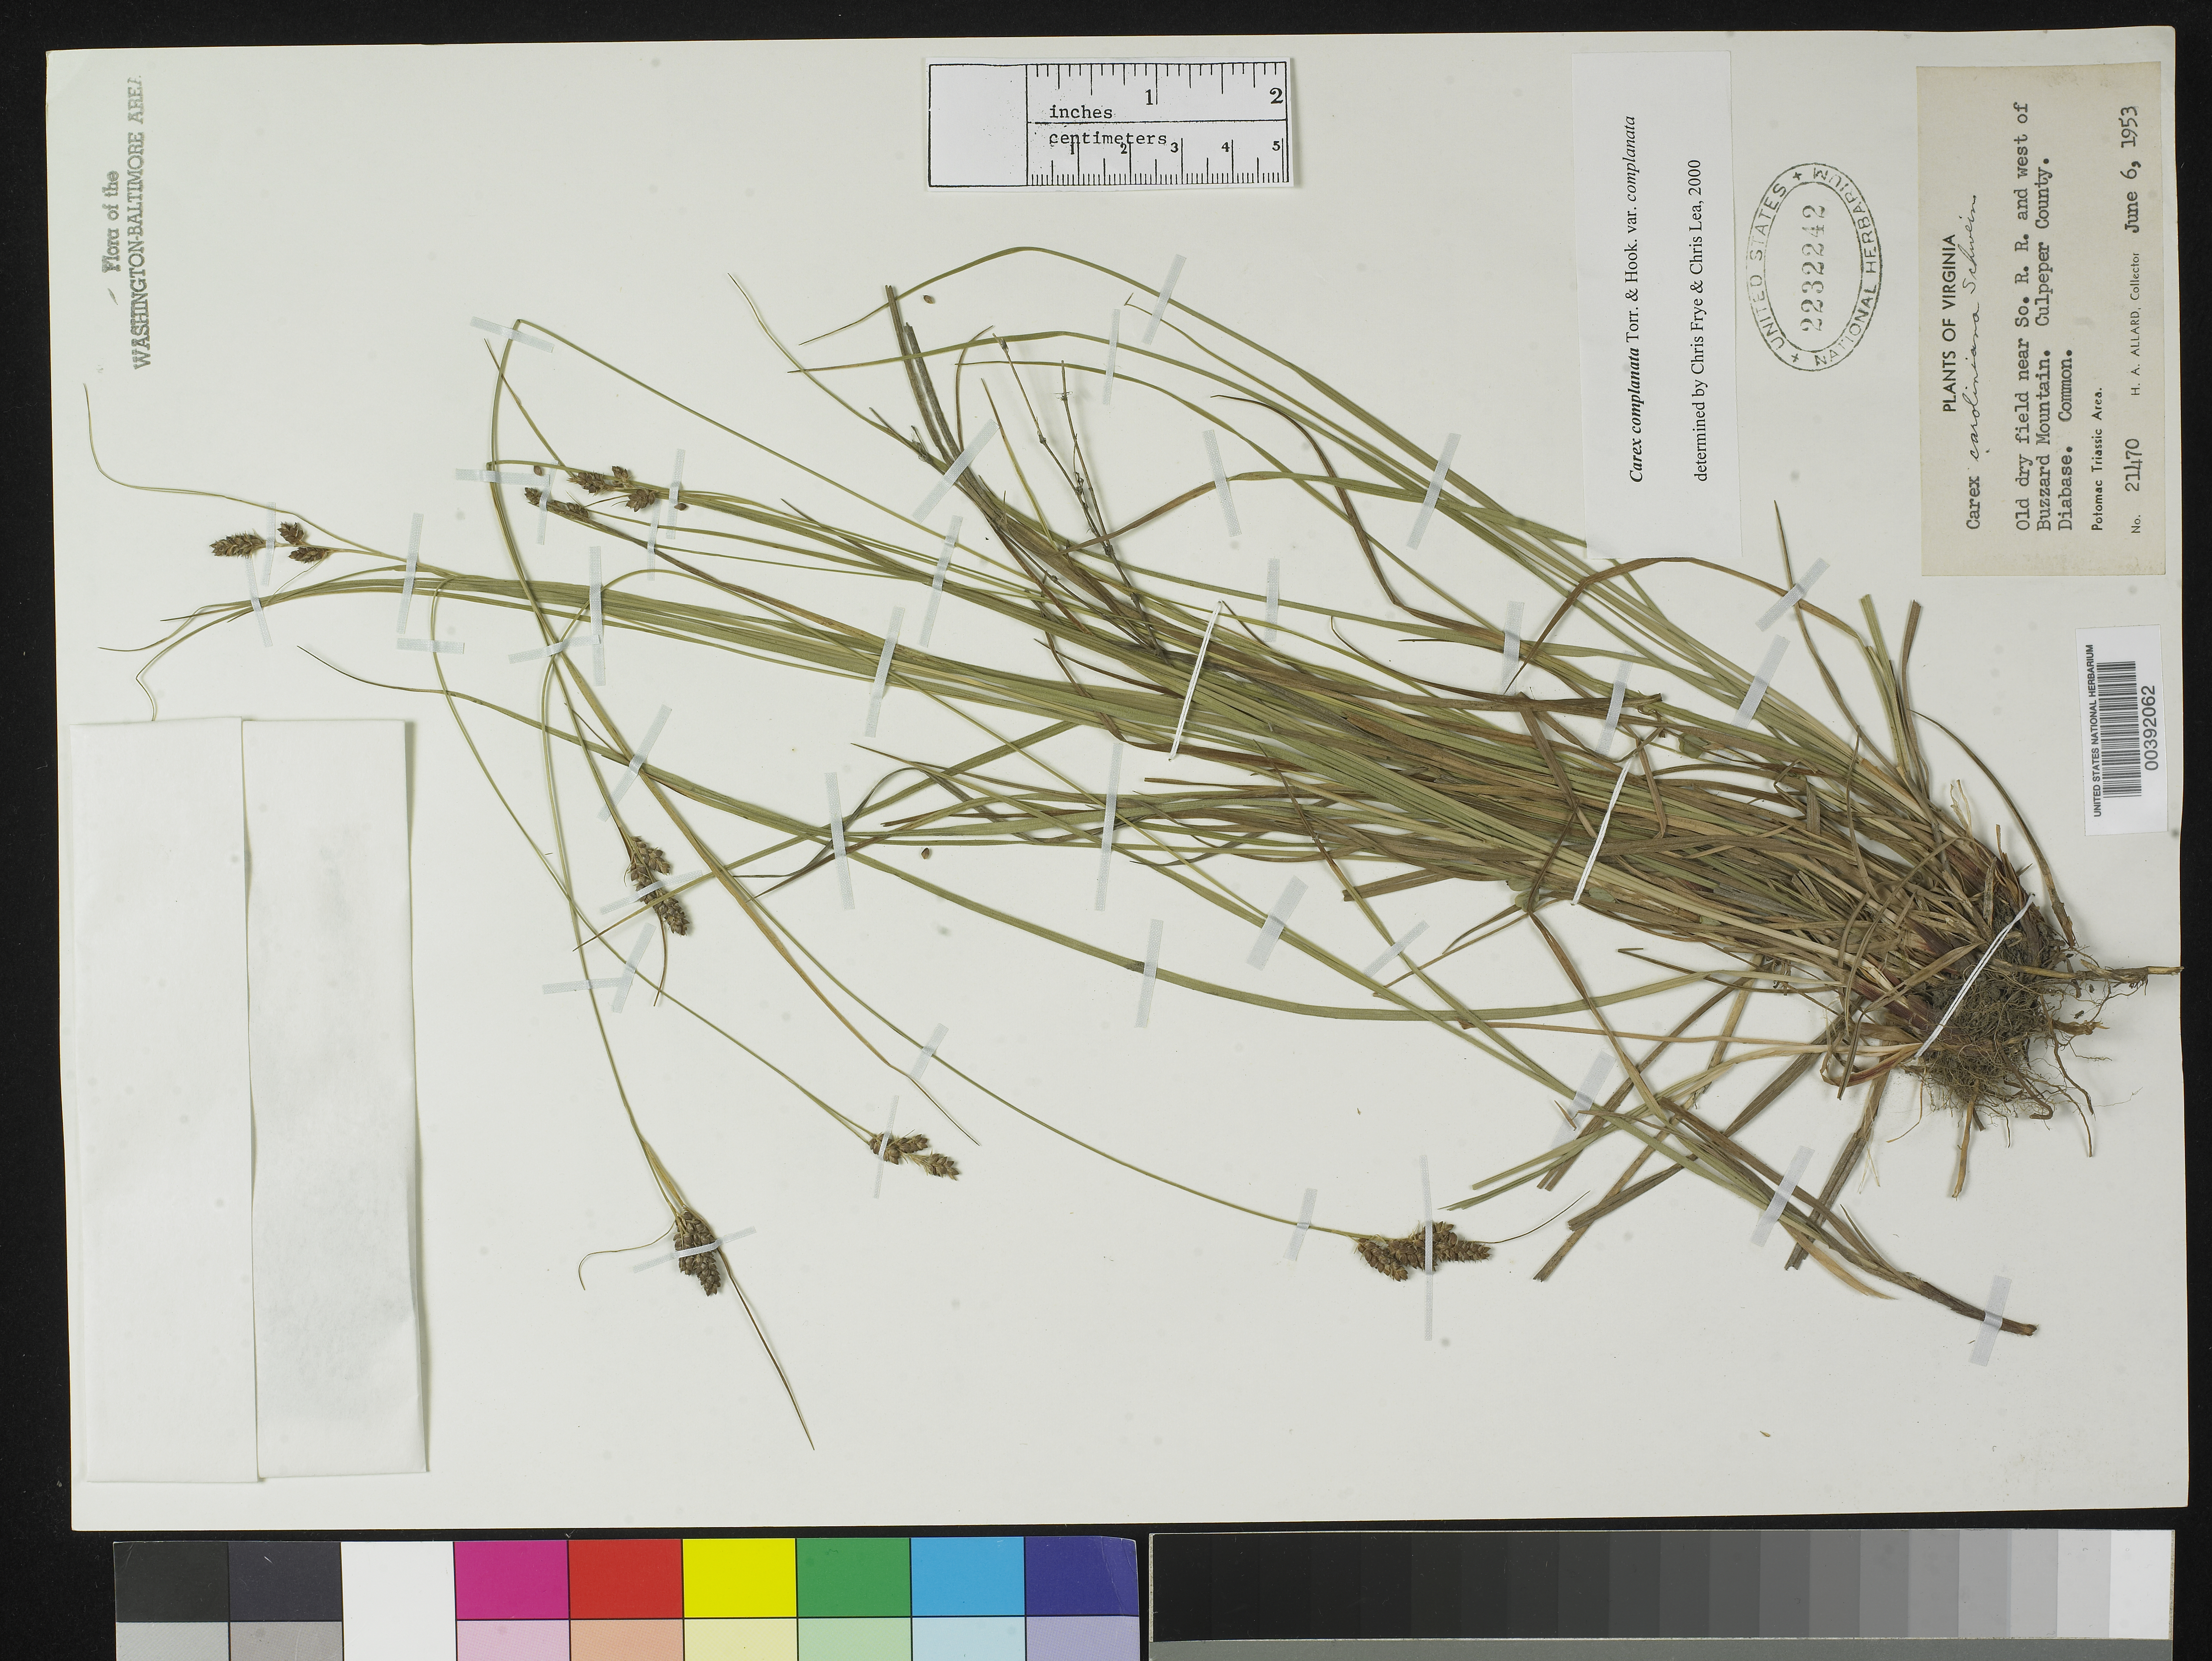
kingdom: Plantae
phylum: Tracheophyta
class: Liliopsida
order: Poales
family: Cyperaceae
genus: Carex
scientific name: Carex complanata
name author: Torr. & Hook.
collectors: H. A. Allard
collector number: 21470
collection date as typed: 06 Jun 1953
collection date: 1953-06-06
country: United States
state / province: Virginia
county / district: Culpeper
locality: Southern R.R., W of Buzzard Mountain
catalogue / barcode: US 2232242